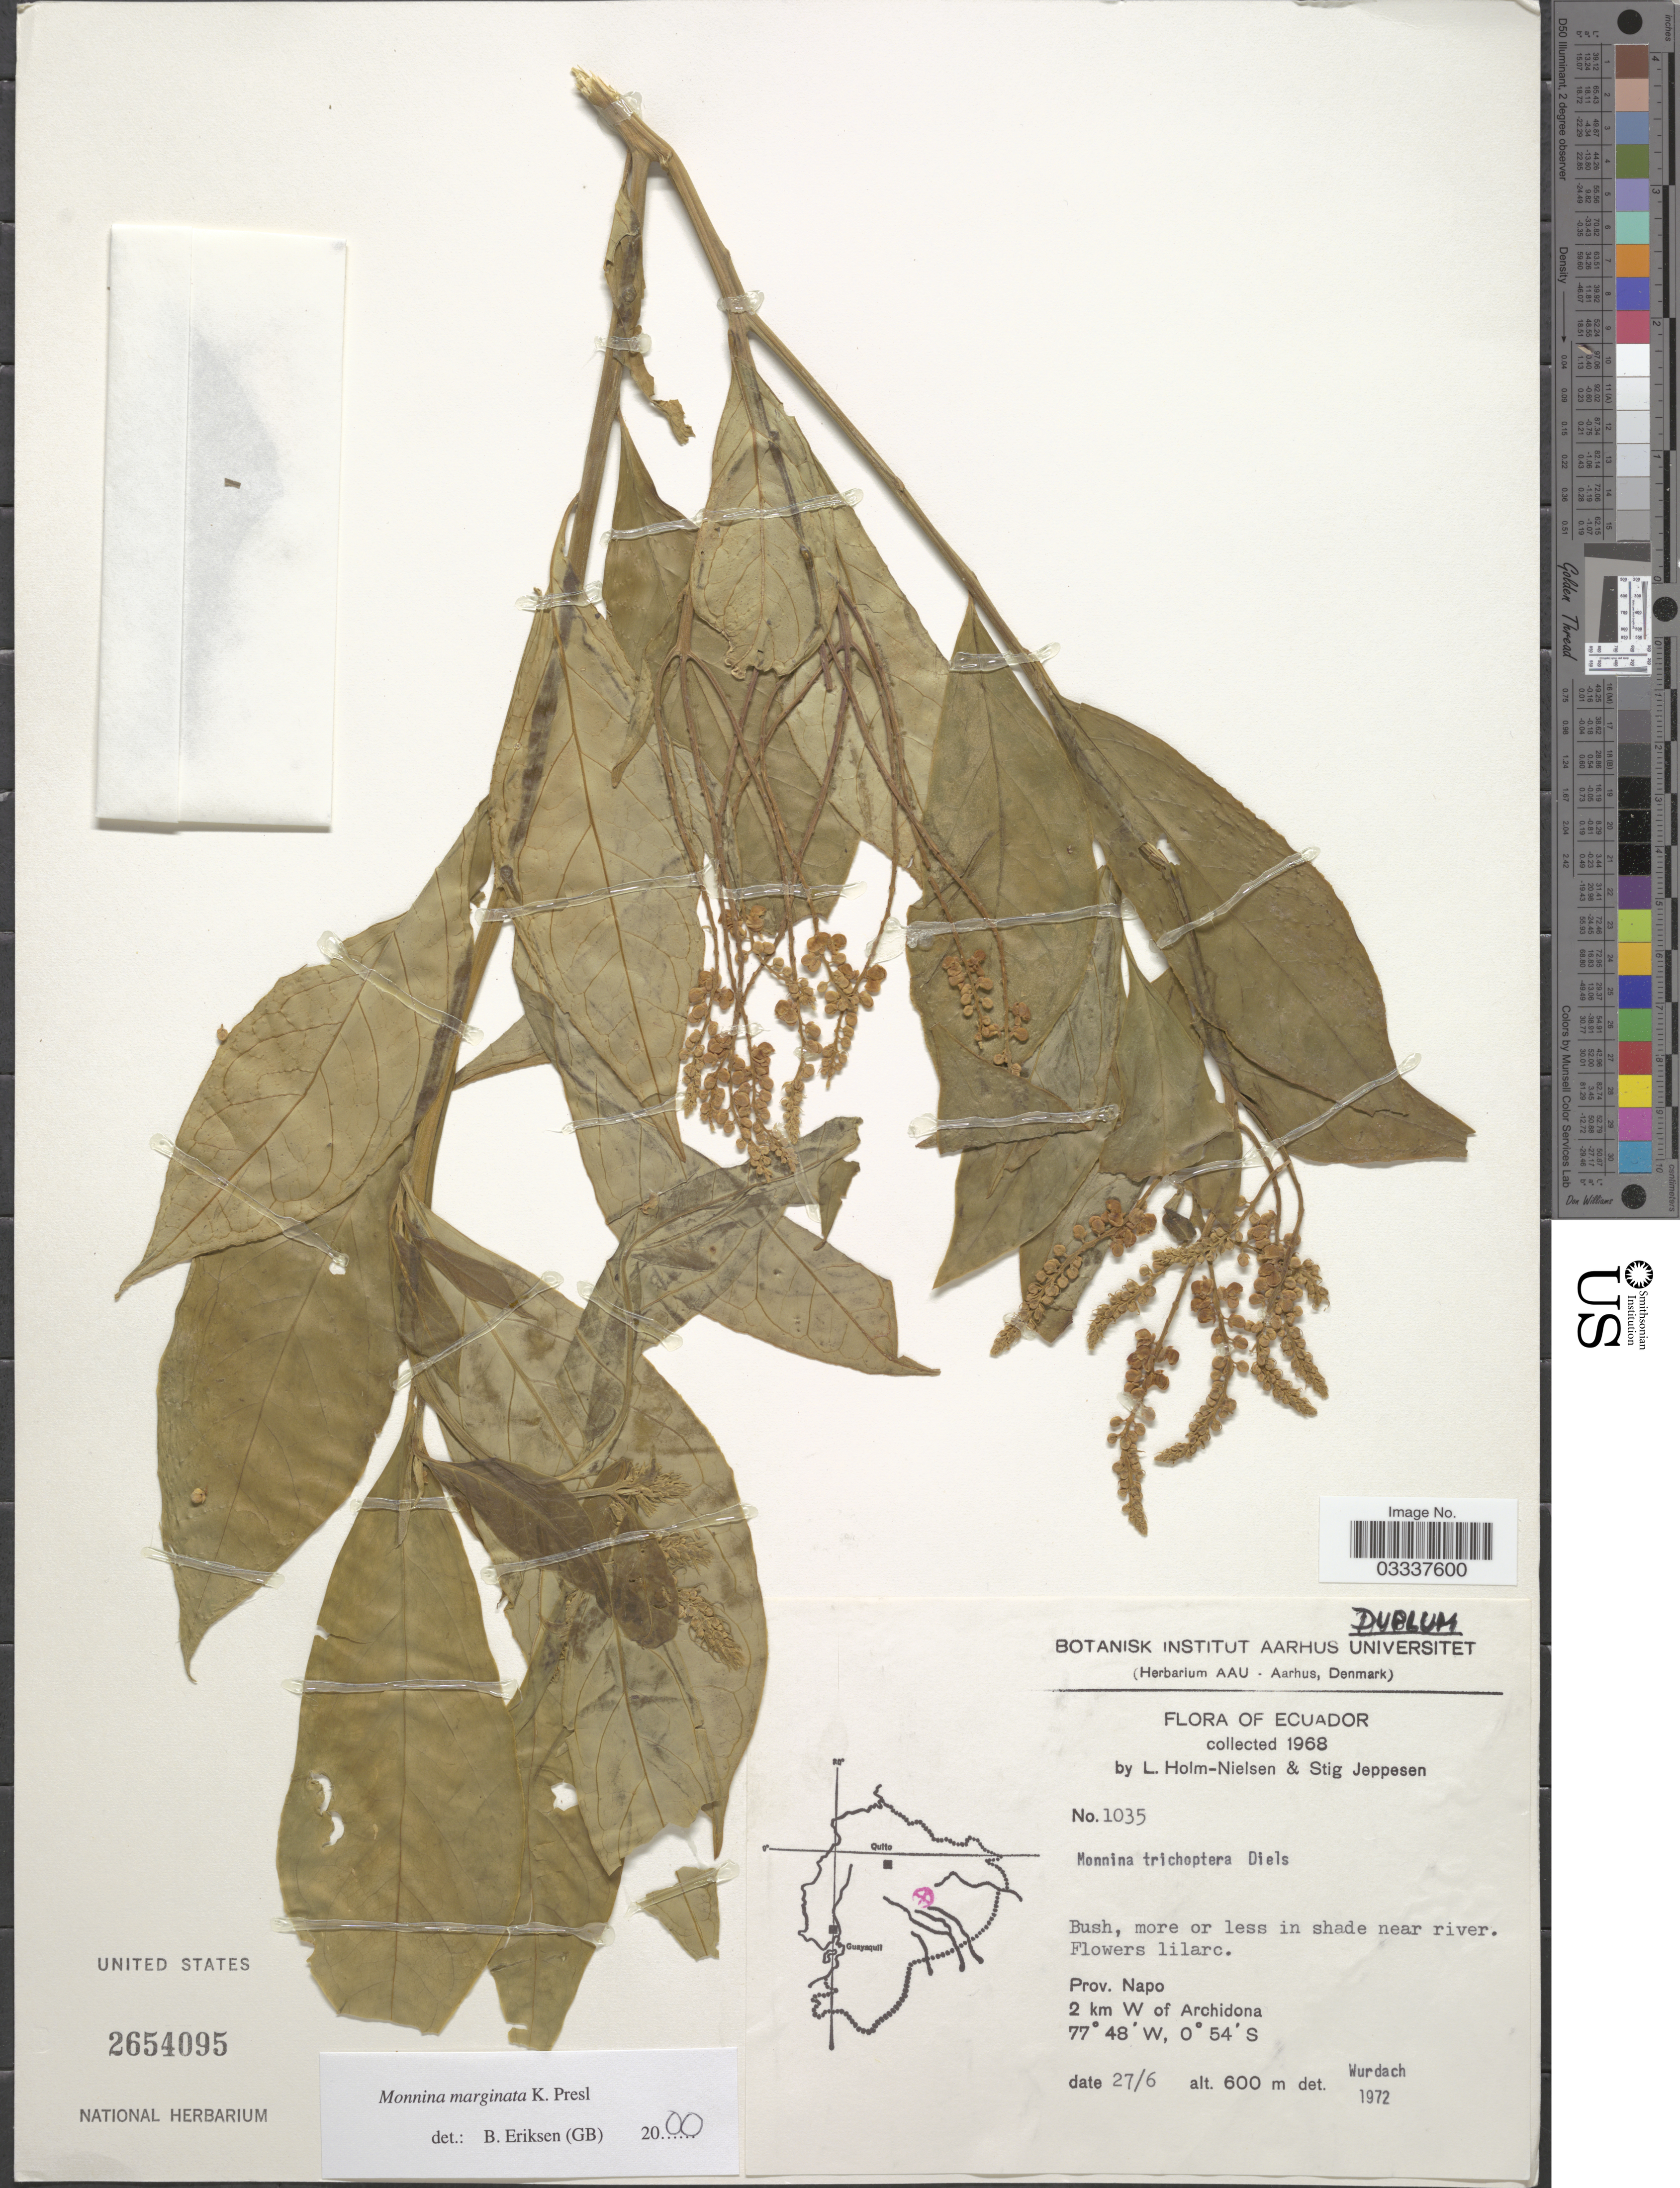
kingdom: Plantae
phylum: Tracheophyta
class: Magnoliopsida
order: Fabales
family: Polygalaceae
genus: Monnina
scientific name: Monnina marginata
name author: C. Presl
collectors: L. Holm-Nielsen & S. Jeppesen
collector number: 1035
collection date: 1968-06-27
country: Ecuador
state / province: Napo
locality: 2 km W of Archidona.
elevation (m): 600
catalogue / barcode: US 2654095